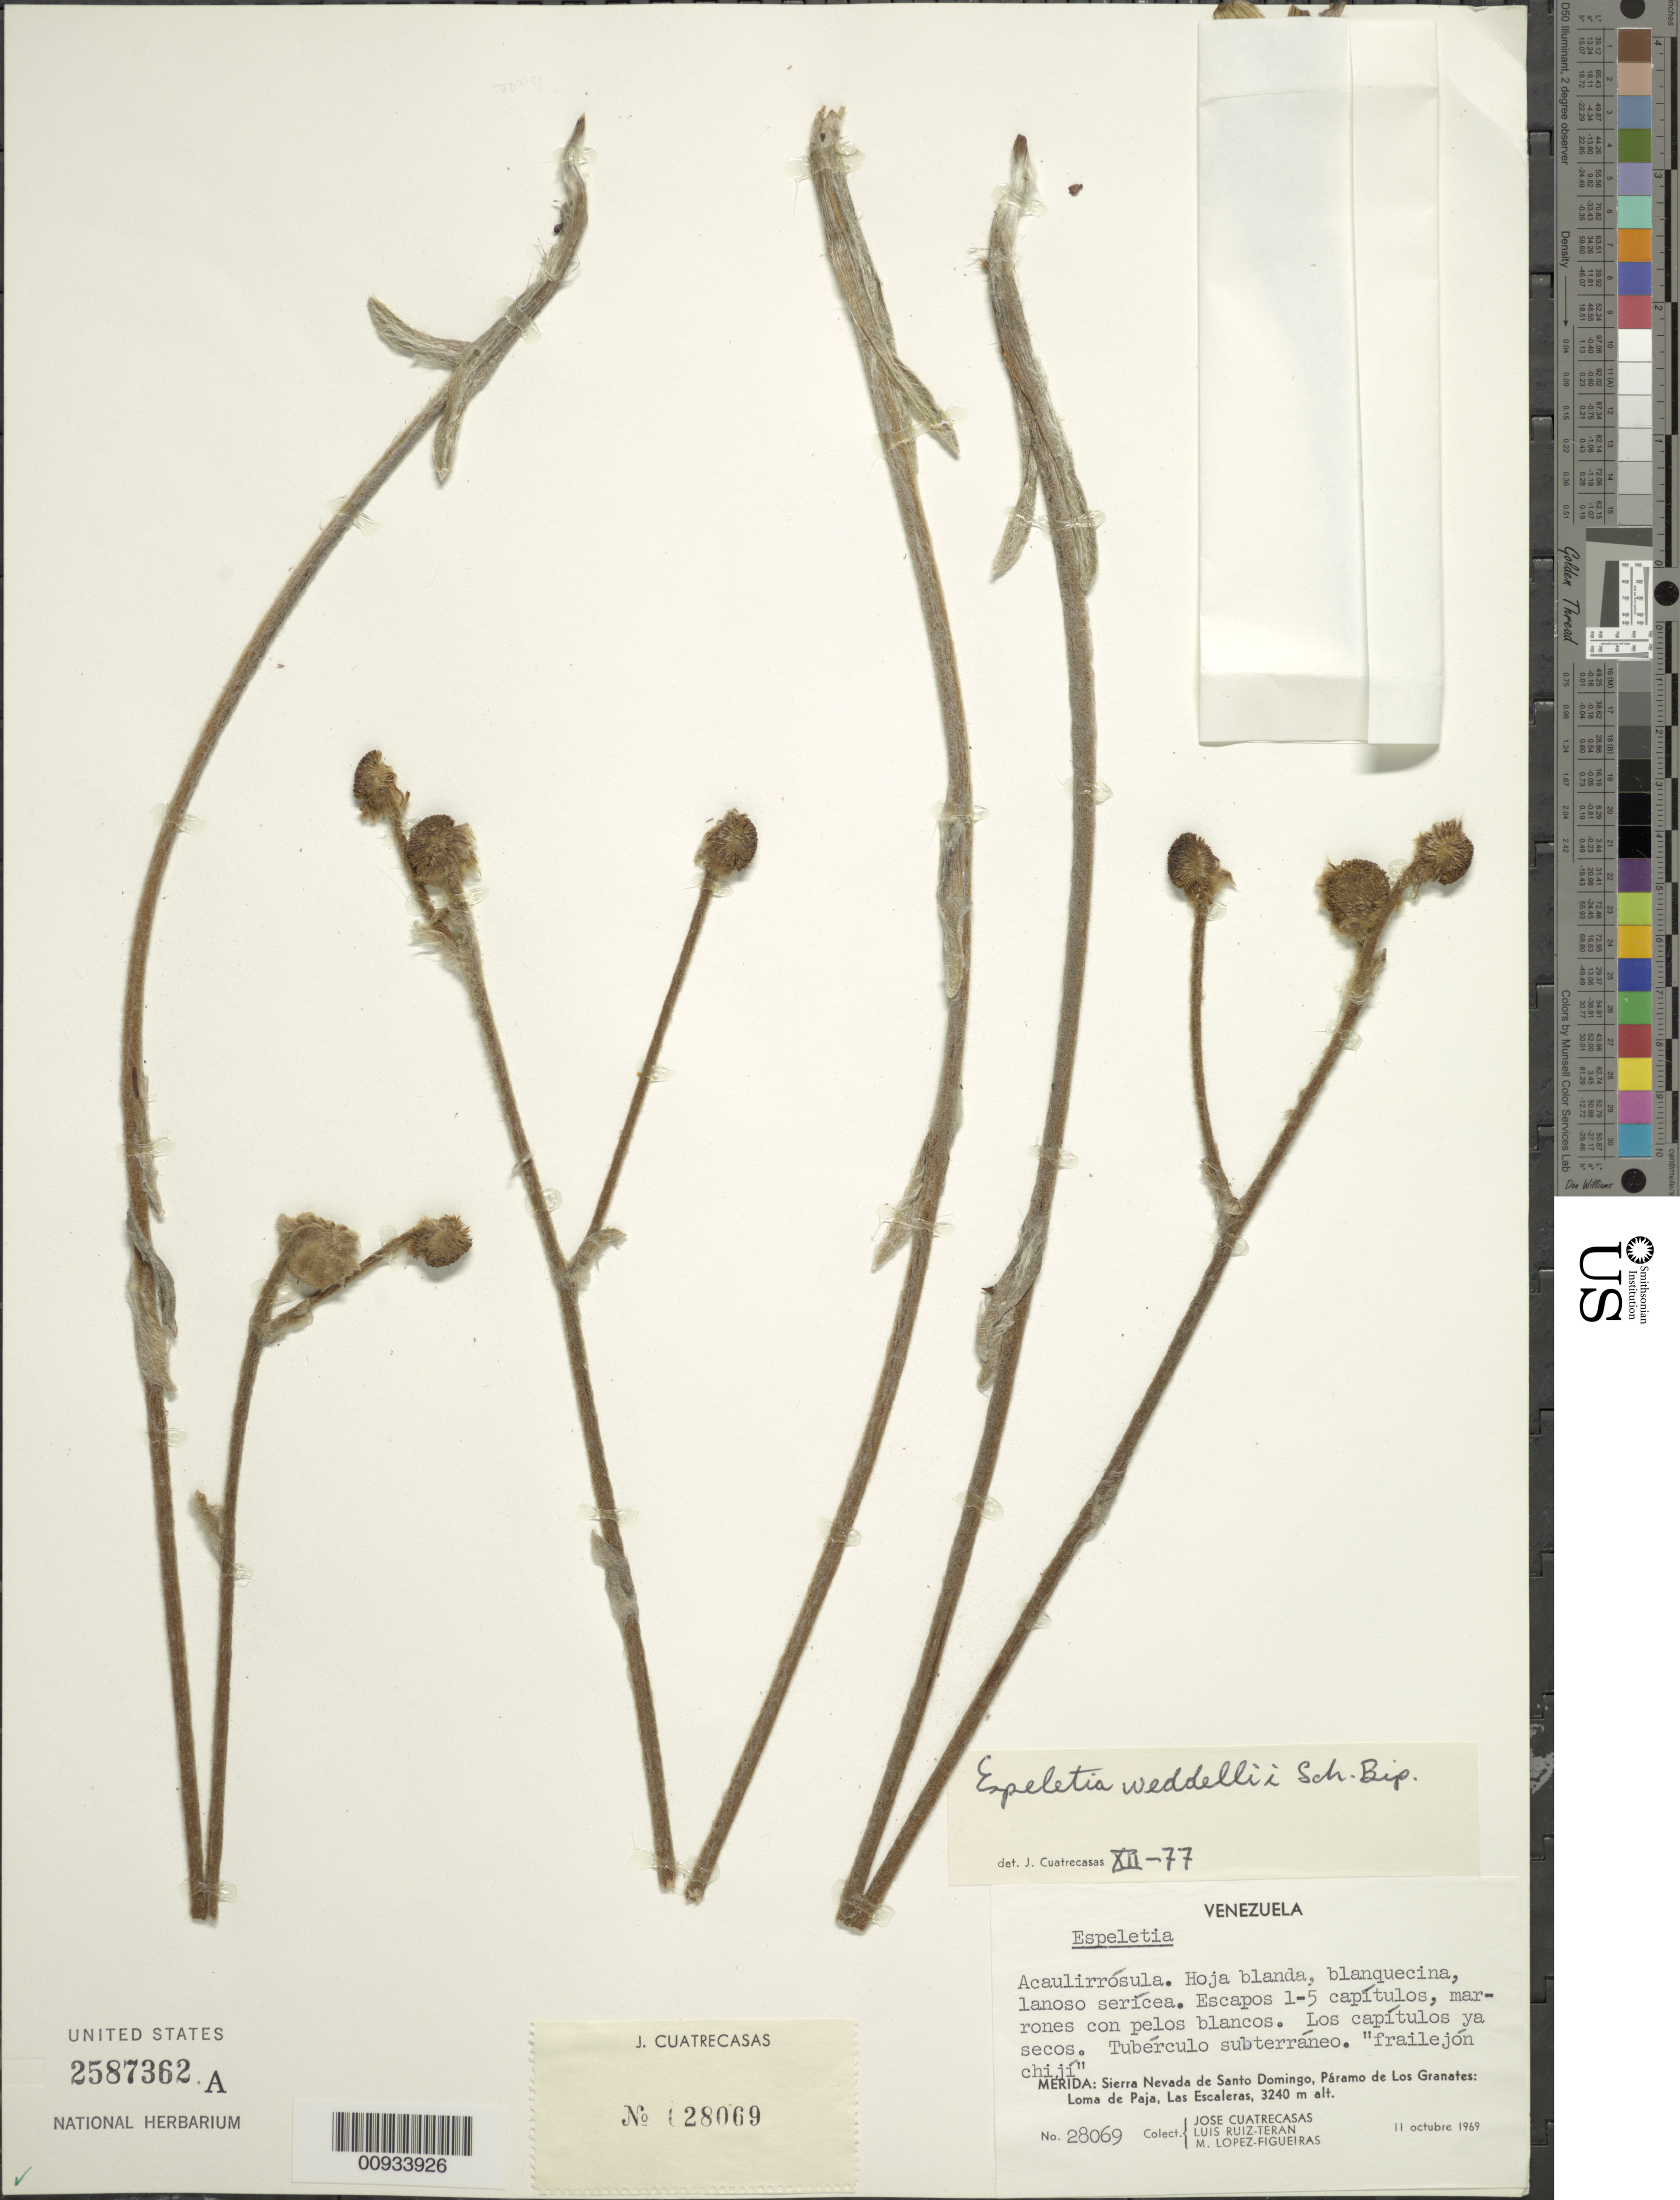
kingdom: Plantae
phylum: Tracheophyta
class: Magnoliopsida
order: Asterales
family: Asteraceae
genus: Espeletia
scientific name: Espeletia weddellii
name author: Sch. Bip. ex Wedd.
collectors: J. Cuatrecasas, L. Teran & M. López Figueiras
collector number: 28069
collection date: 1969-10-11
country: Venezuela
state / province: Mérida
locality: Sierra Nevada de Santo Domingo, Paramo de Los Granates: Loma de Paja, Las Escaleras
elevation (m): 3240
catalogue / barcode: US 2587362A